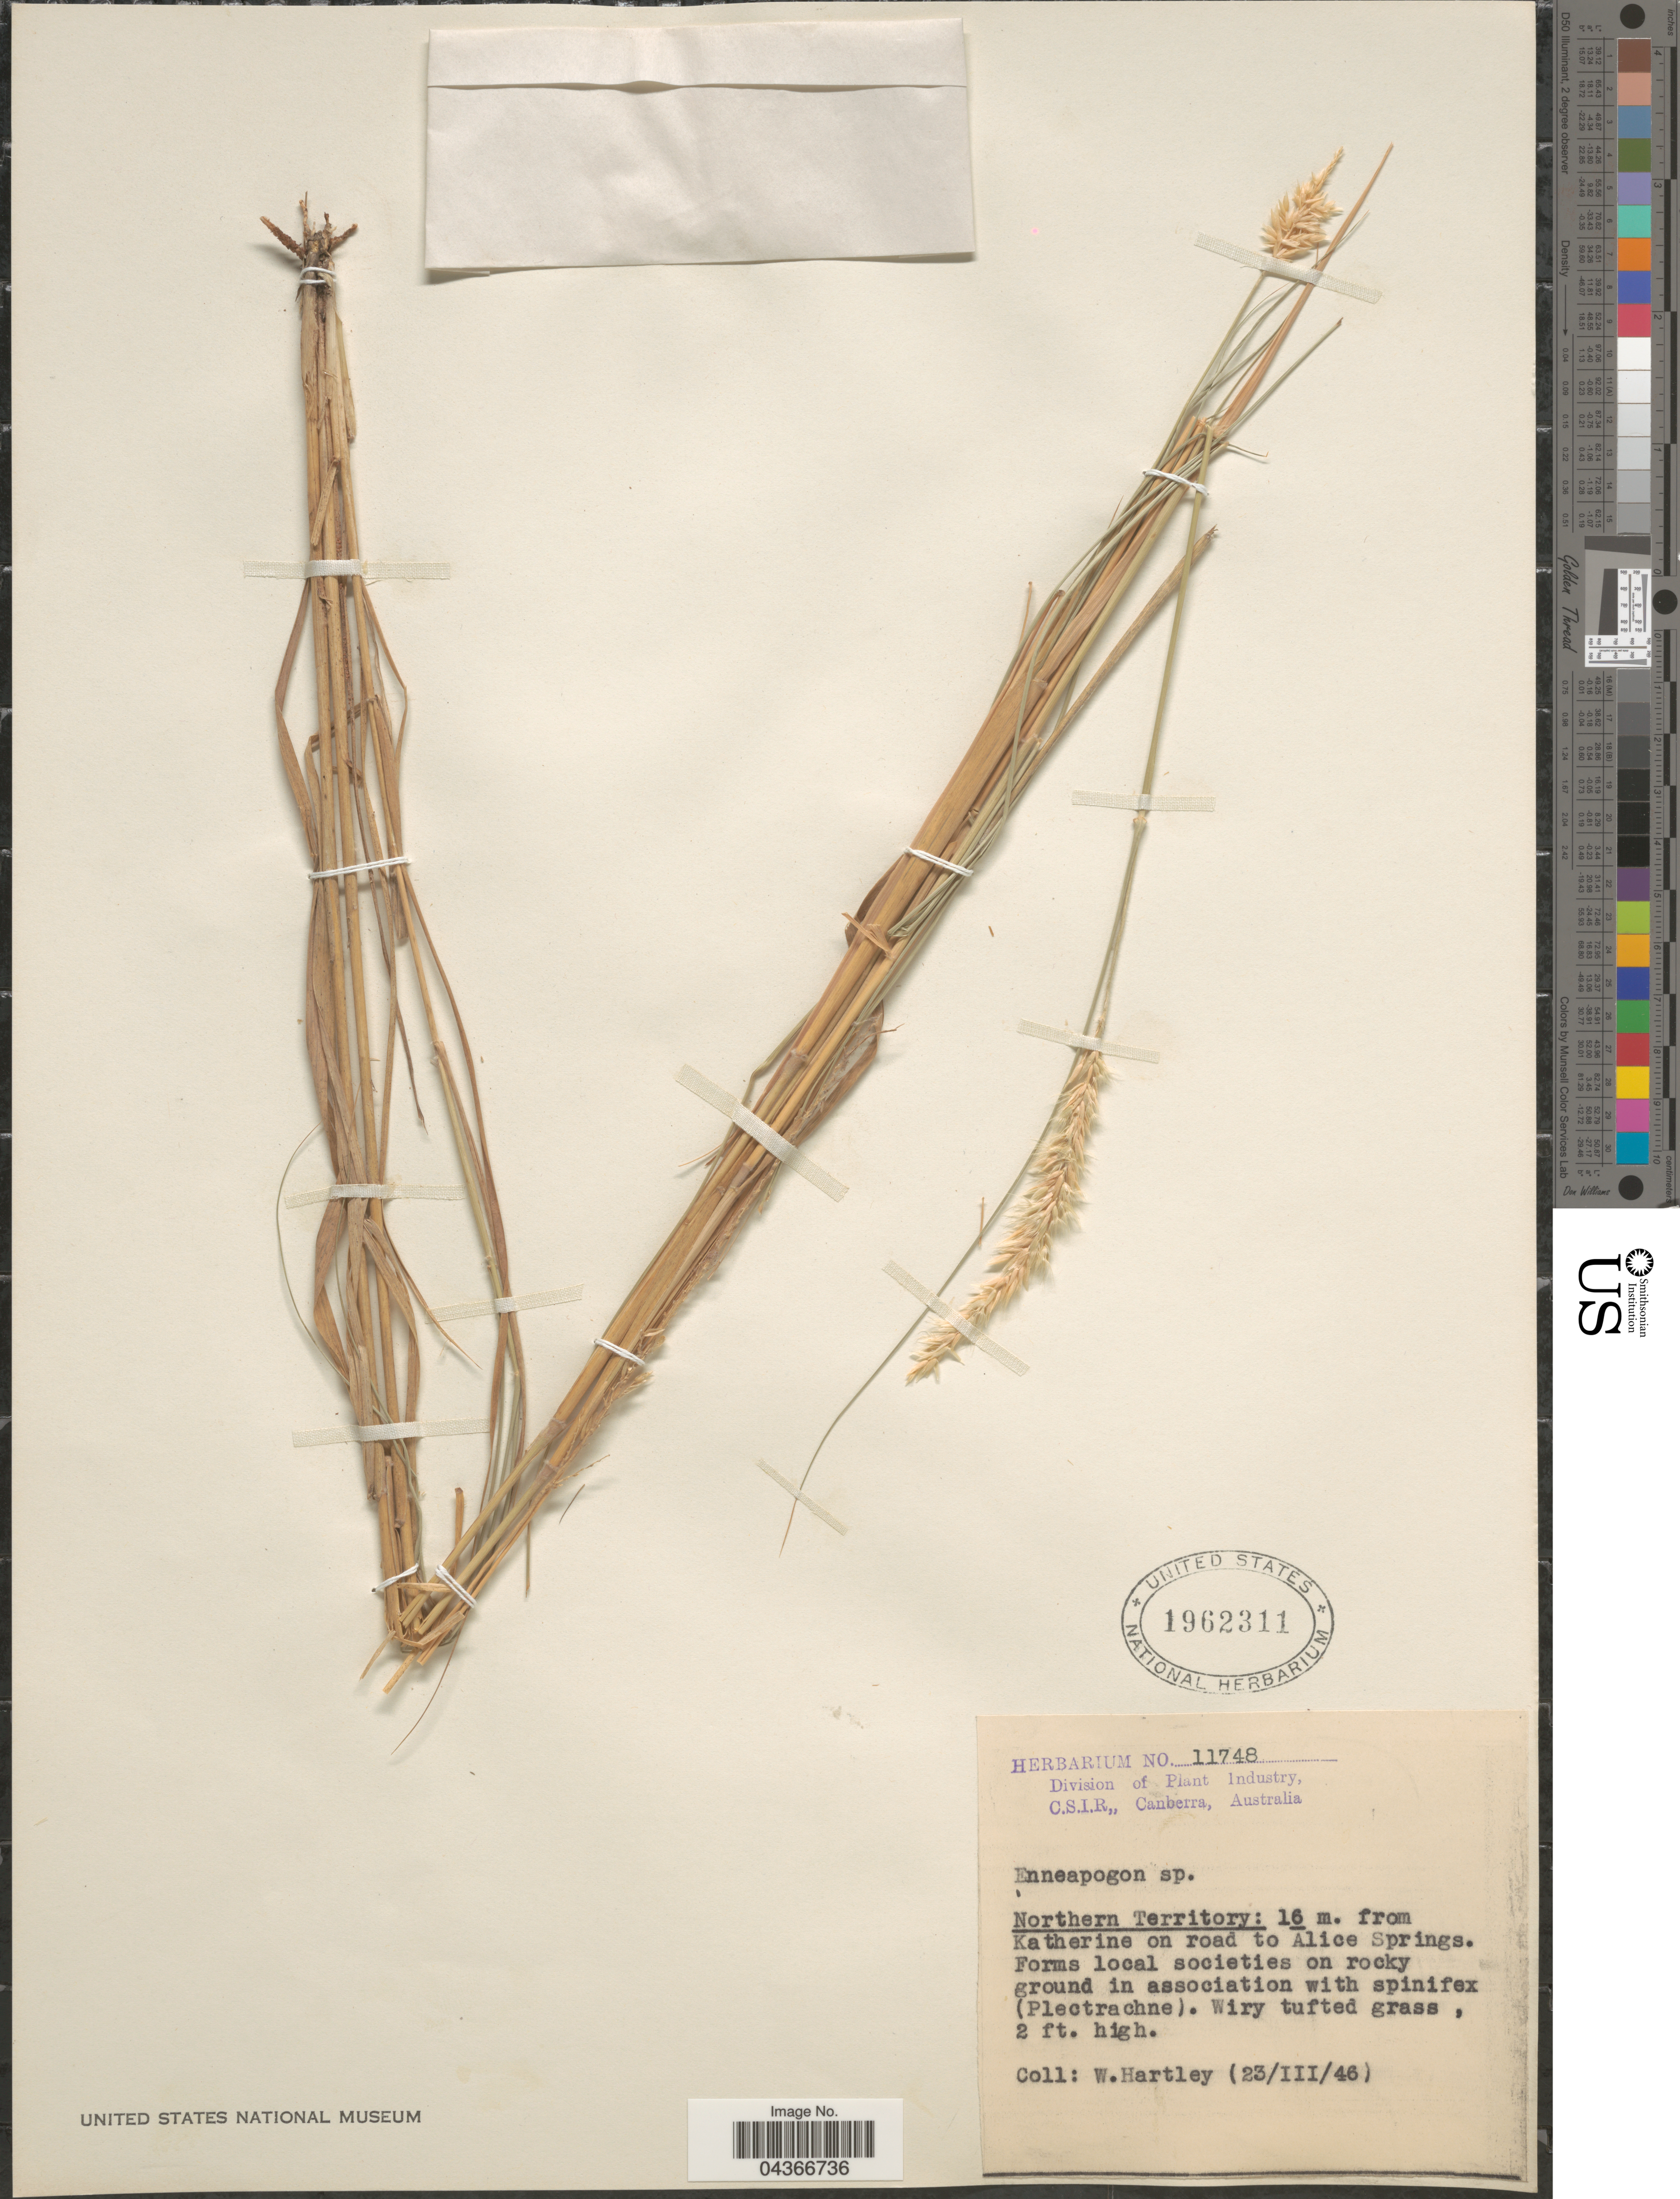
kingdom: Plantae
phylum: Tracheophyta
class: Liliopsida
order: Poales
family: Poaceae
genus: Enneapogon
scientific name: Enneapogon sp.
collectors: W. Hartley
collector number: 11748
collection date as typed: Transcribed d/m/y: 23/3/46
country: Australia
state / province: Northern Territory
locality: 16 m. from Katherine on road to Alice Springs.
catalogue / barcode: US 1962311